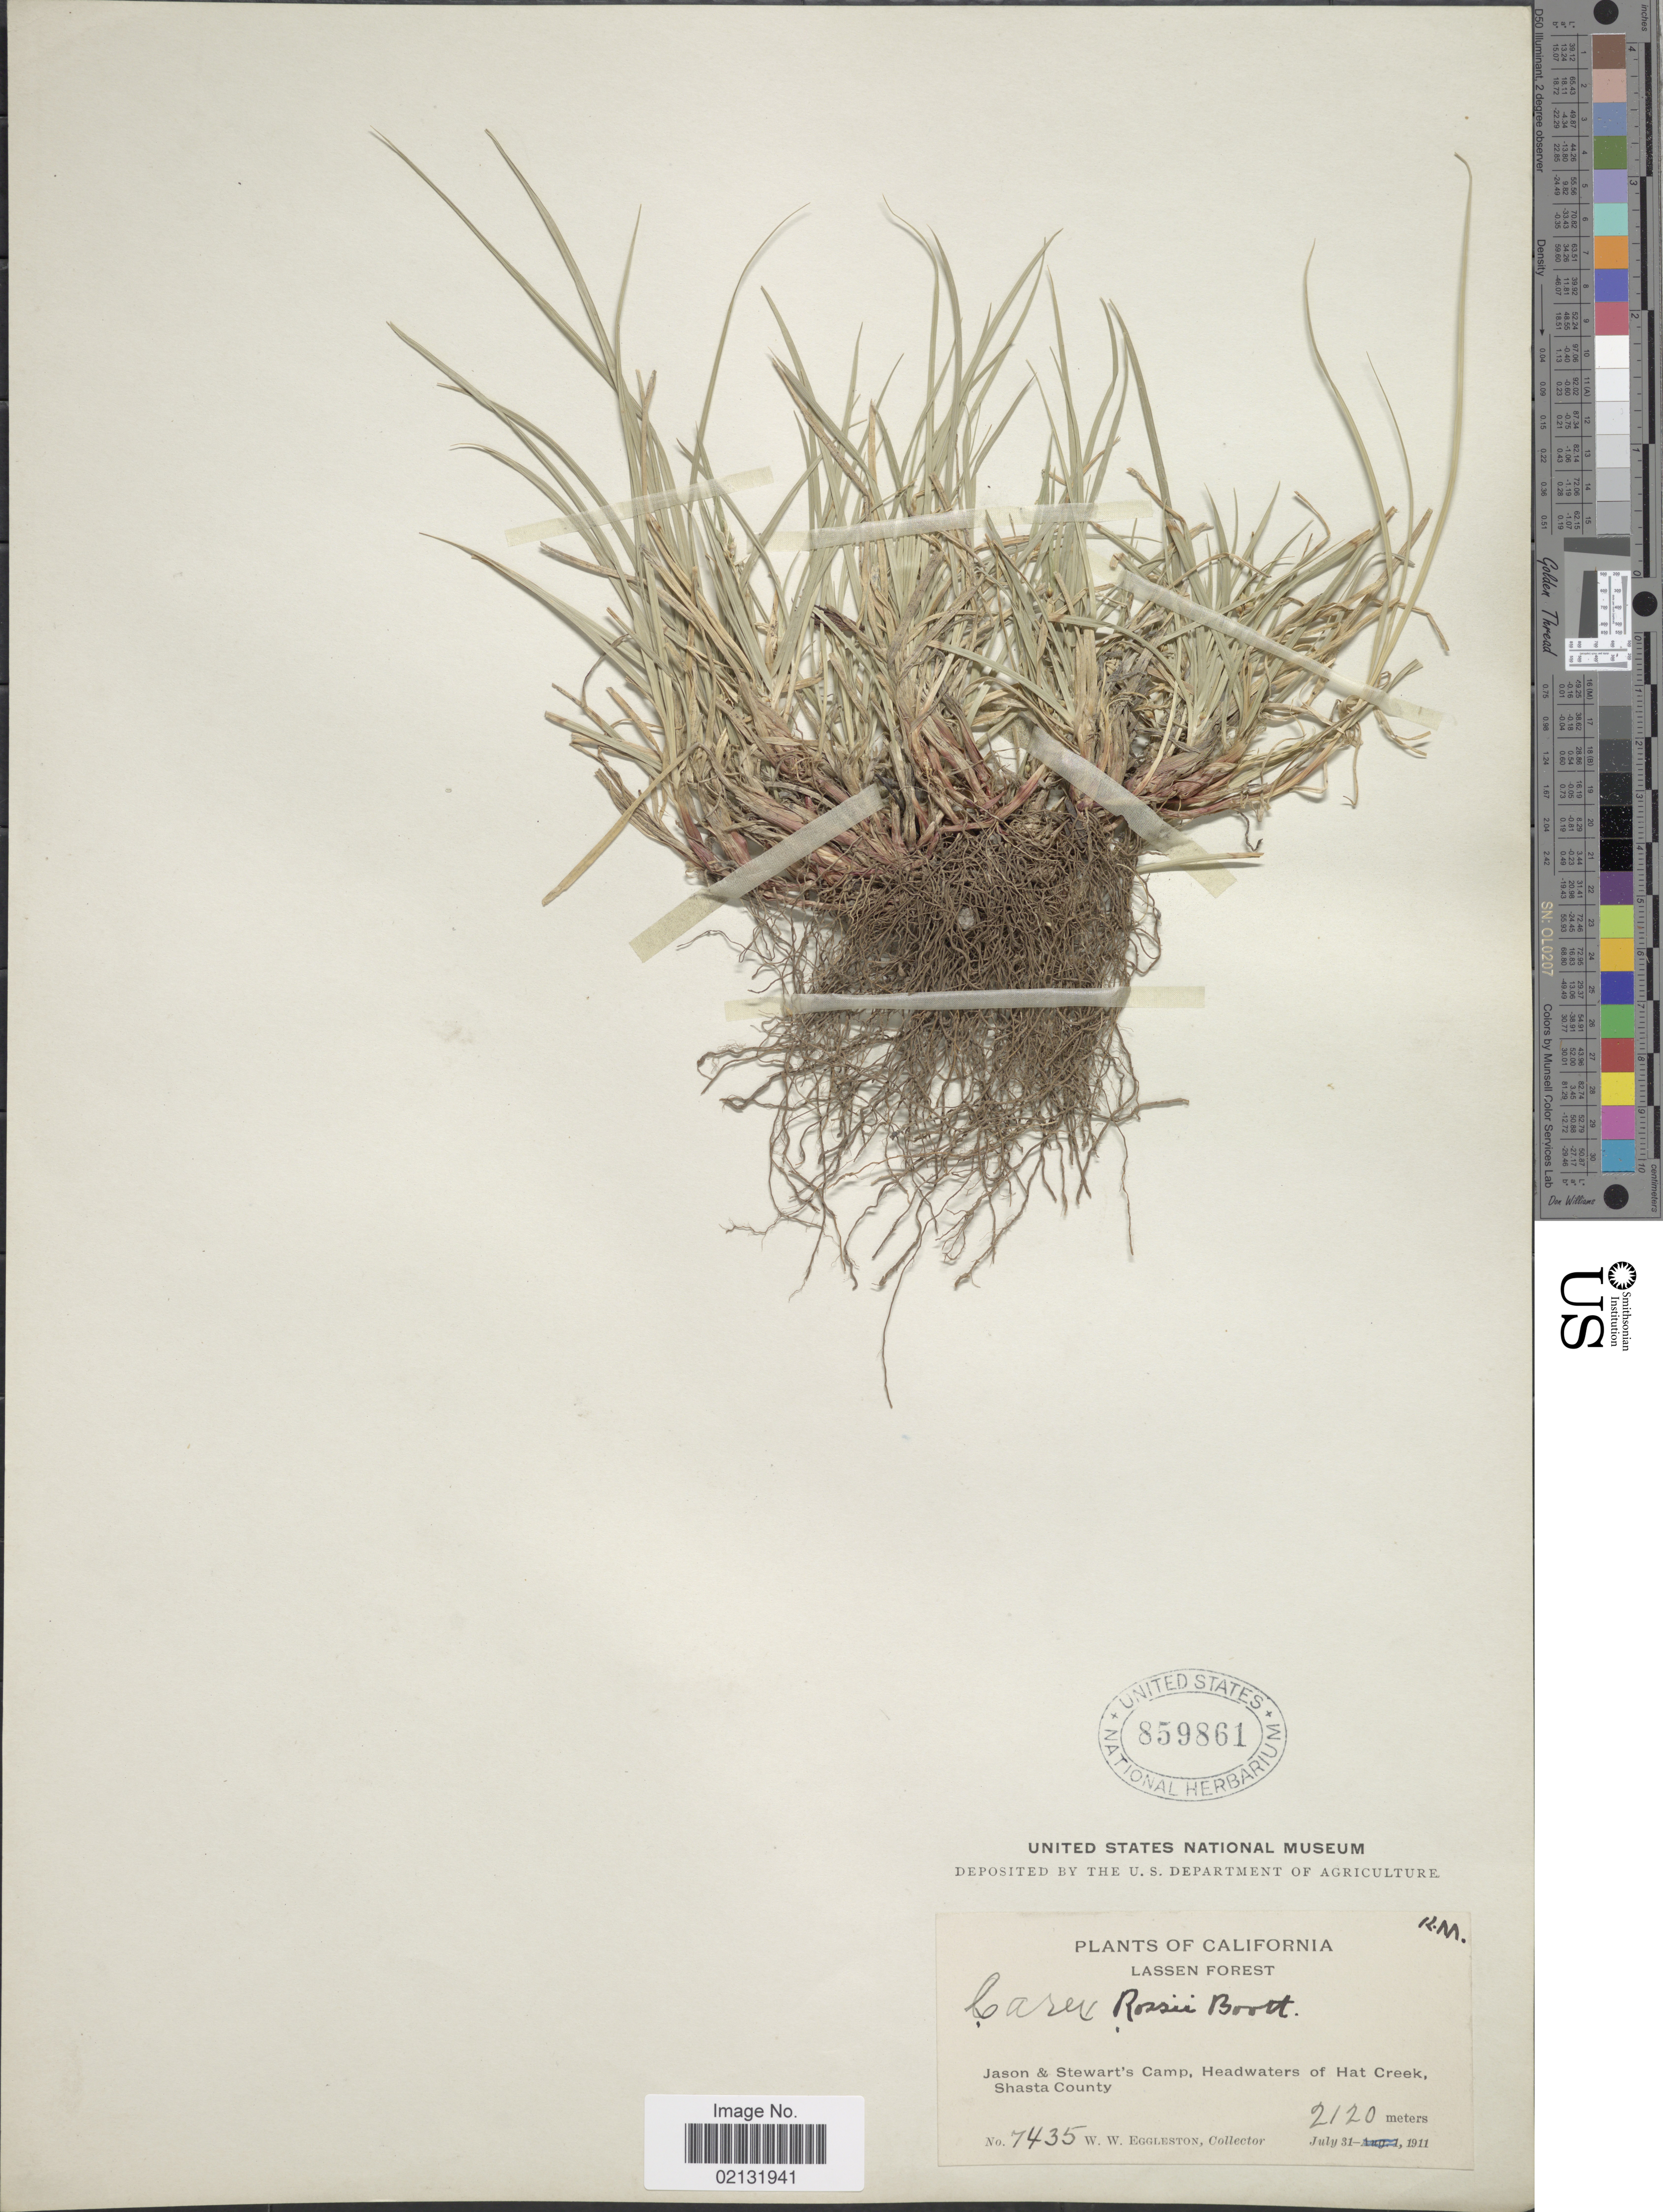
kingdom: Plantae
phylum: Tracheophyta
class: Liliopsida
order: Poales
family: Cyperaceae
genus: Carex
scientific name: Carex rossii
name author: Boott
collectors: W. W. Eggleston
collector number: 7435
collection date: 1911-07-31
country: United States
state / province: California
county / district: Shasta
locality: Lassen Forest, Summit Lake, Jason & Stewart's Camp,Headwaters of Hat Creek, Shasta County.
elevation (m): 2120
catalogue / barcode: US 859861